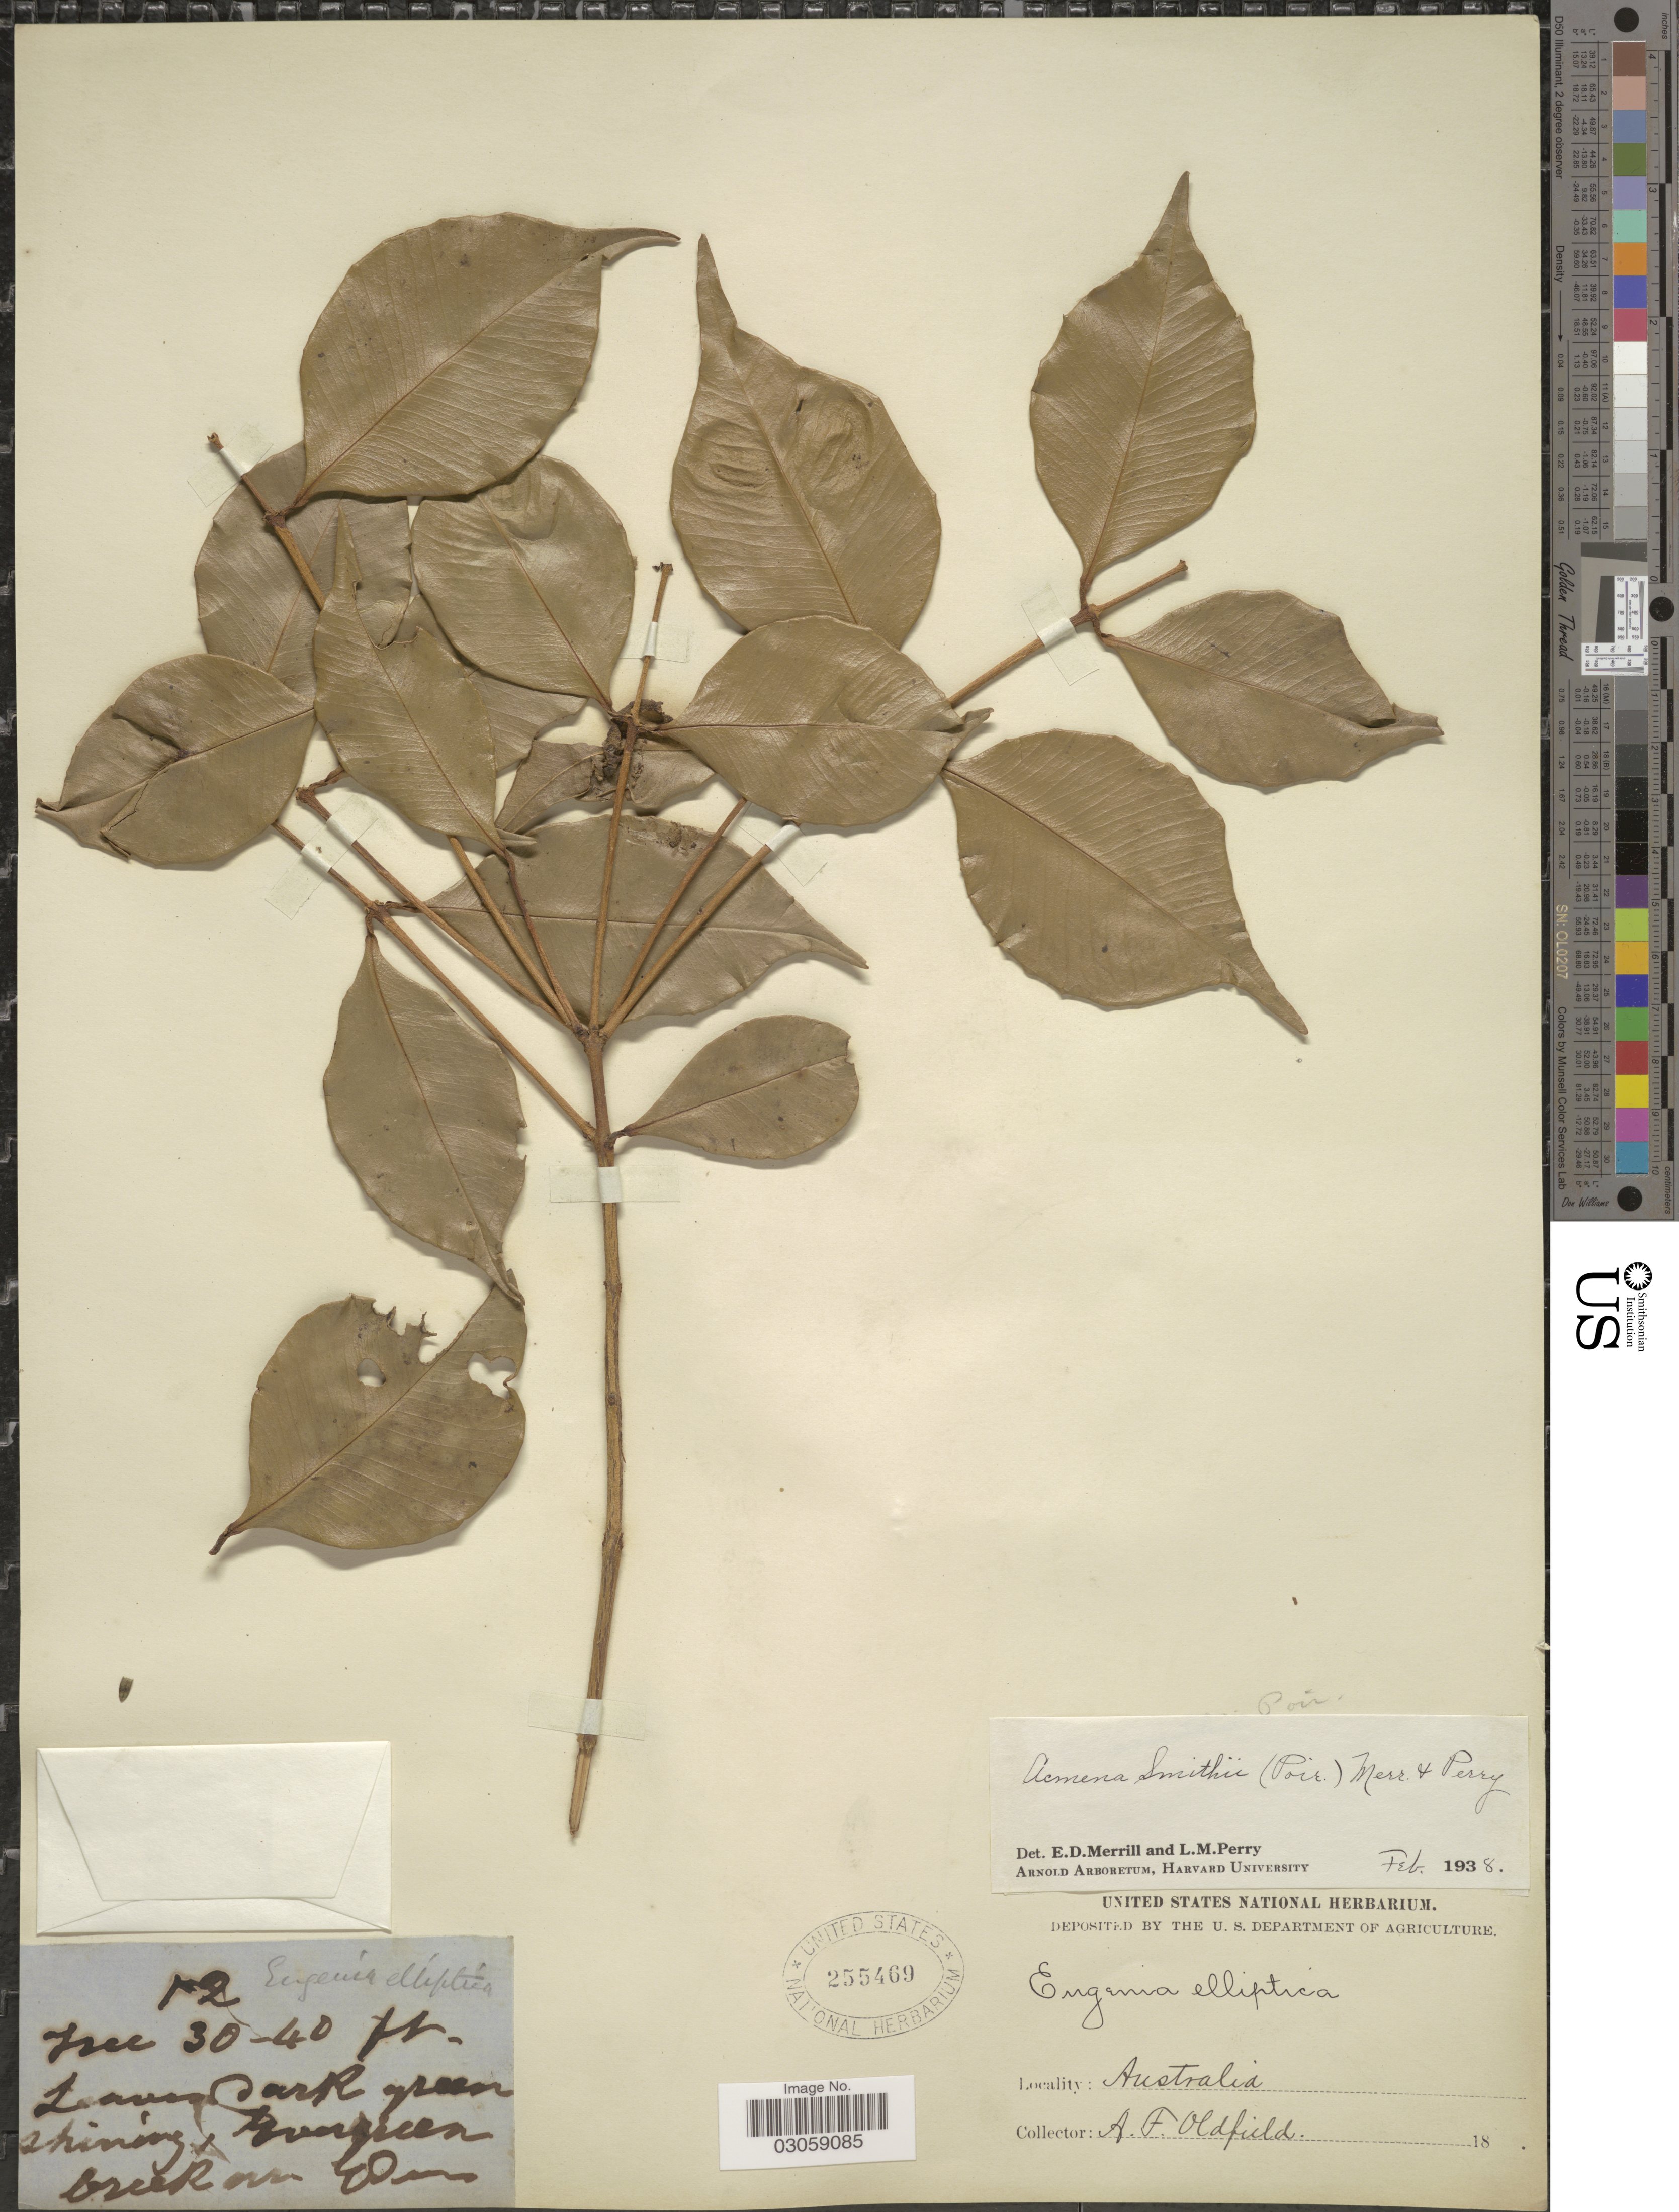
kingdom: Plantae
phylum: Tracheophyta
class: Magnoliopsida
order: Myrtales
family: Myrtaceae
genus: Syzygium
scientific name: Syzygium smithii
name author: (Poir.) Nied.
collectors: A. Oldfield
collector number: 12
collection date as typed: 18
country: Australia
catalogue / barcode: US 255469